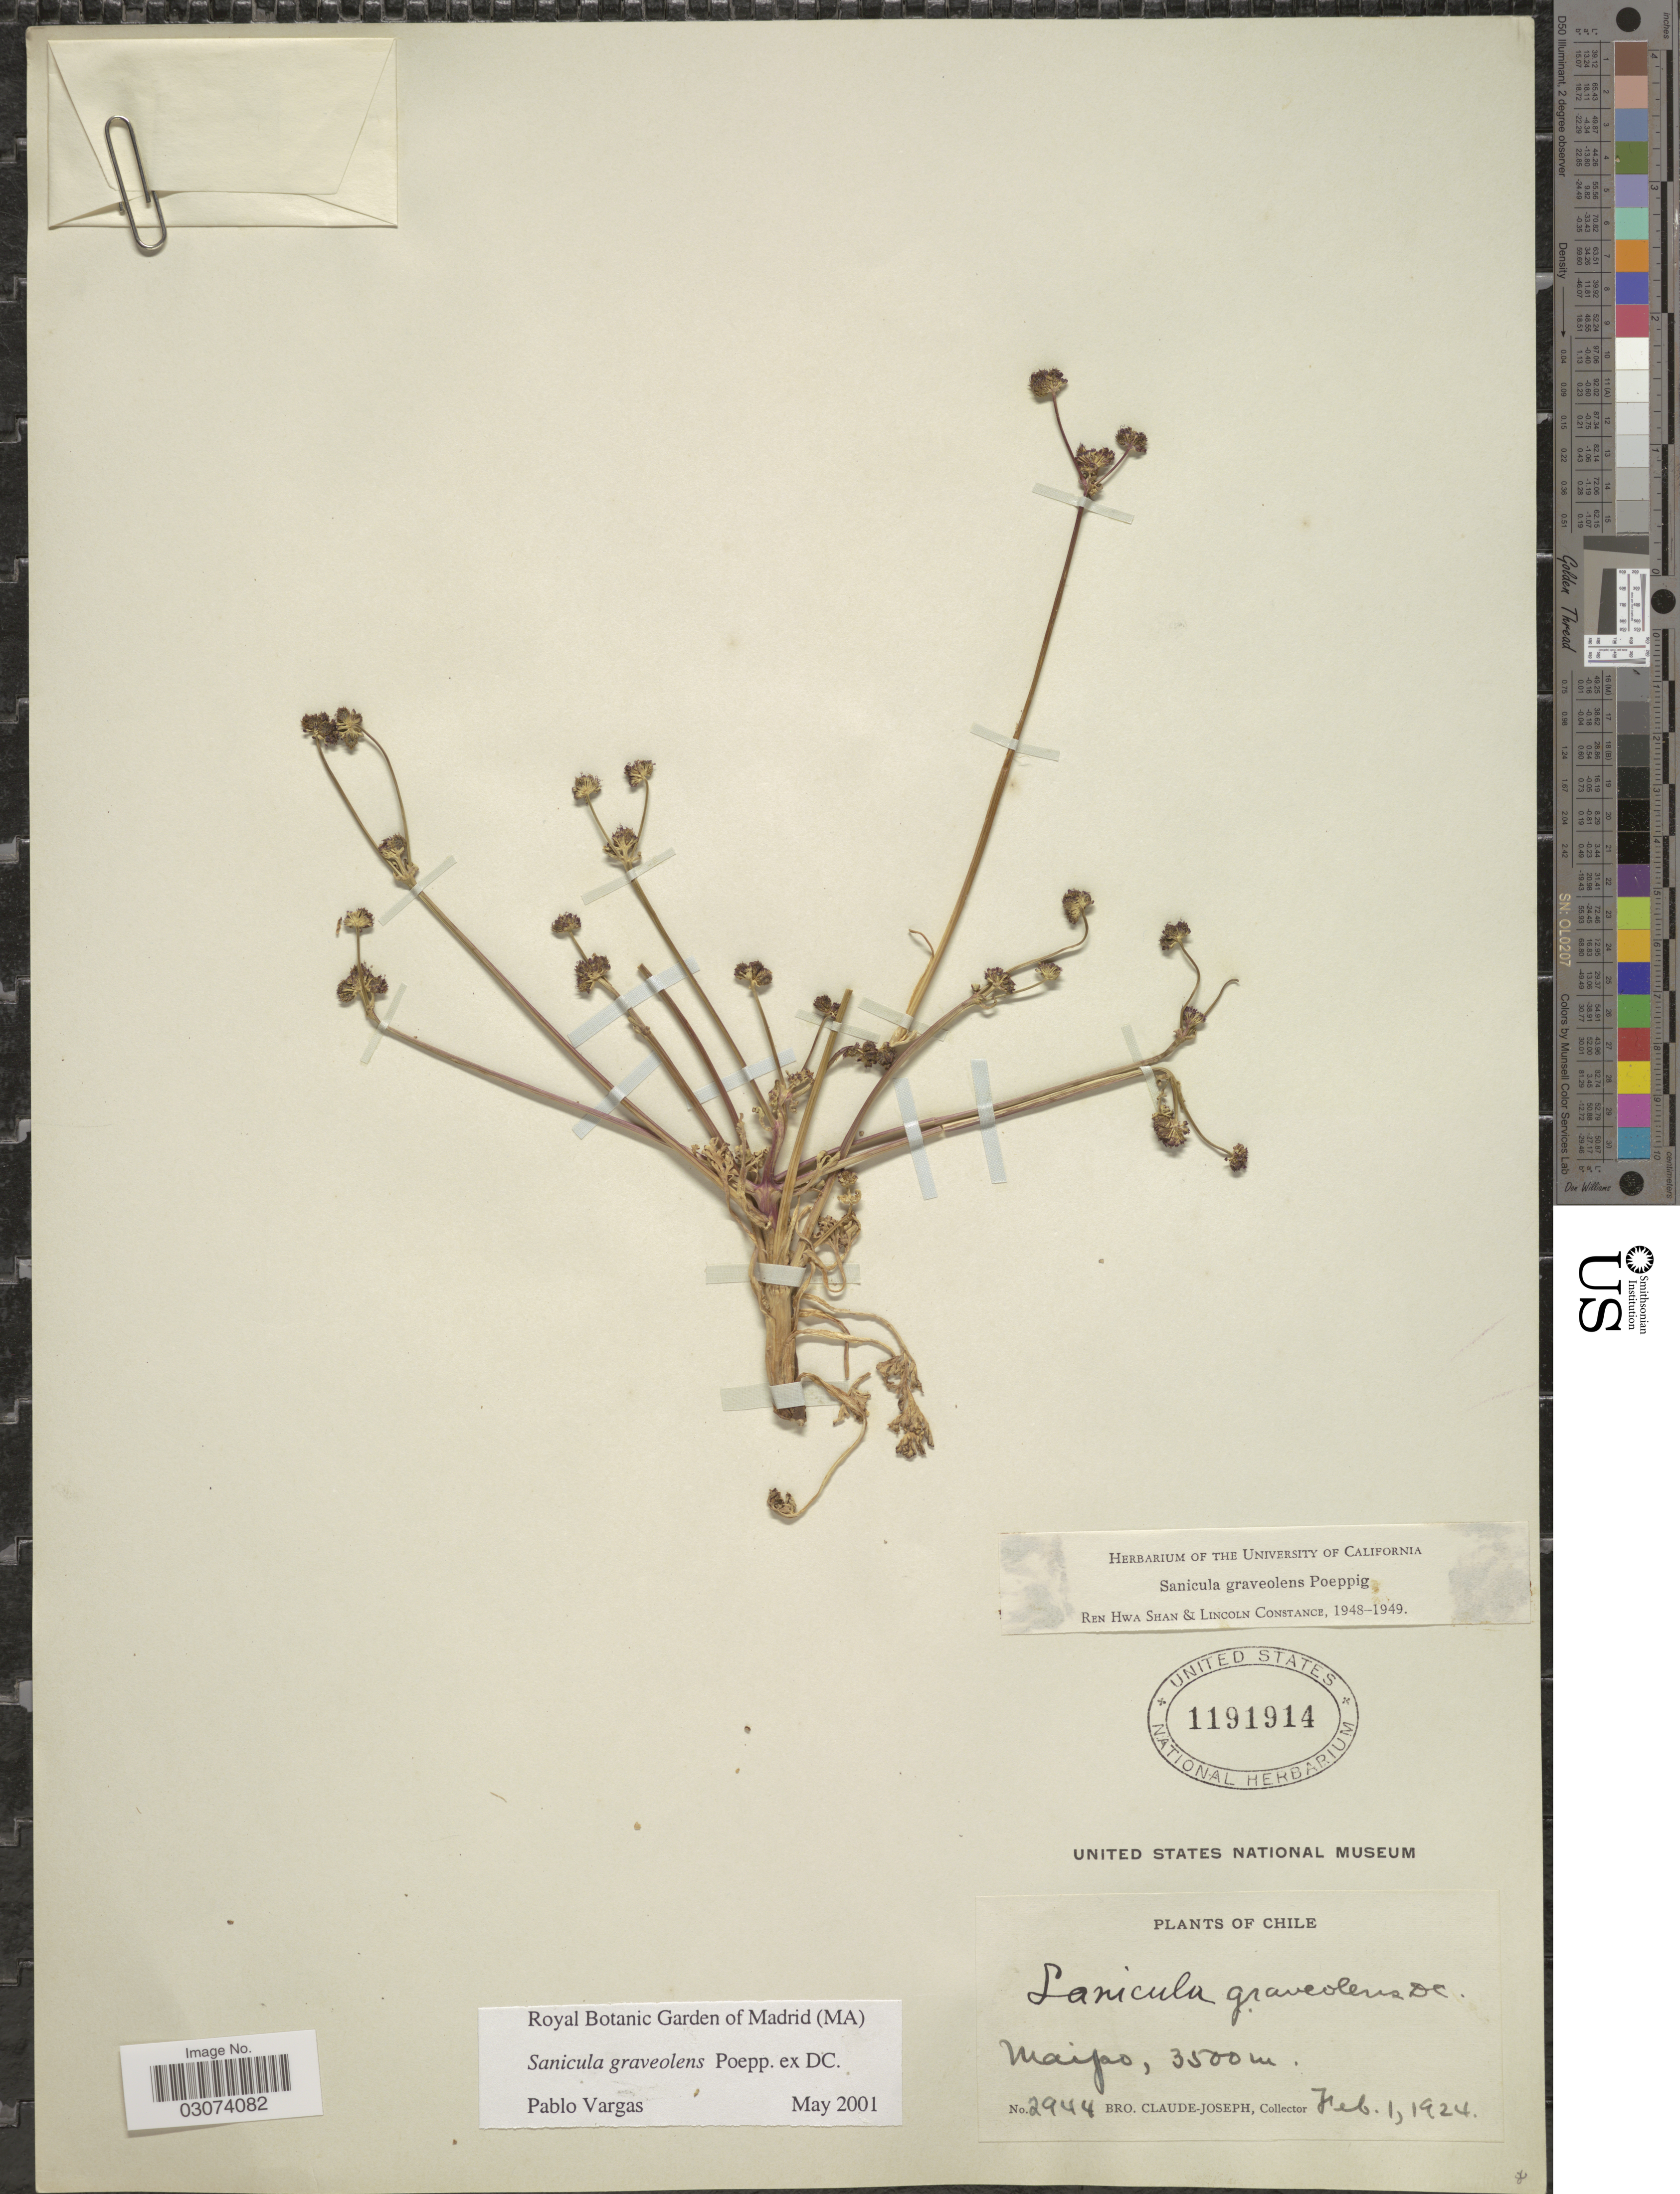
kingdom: Plantae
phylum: Tracheophyta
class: Magnoliopsida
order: Apiales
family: Apiaceae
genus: Sanicula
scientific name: Sanicula graveolens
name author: Poepp. ex DC.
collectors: Bro. Claude-Joseph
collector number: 2944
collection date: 1924-02-01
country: Chile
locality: Maipo.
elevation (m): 3500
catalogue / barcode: US 1191914